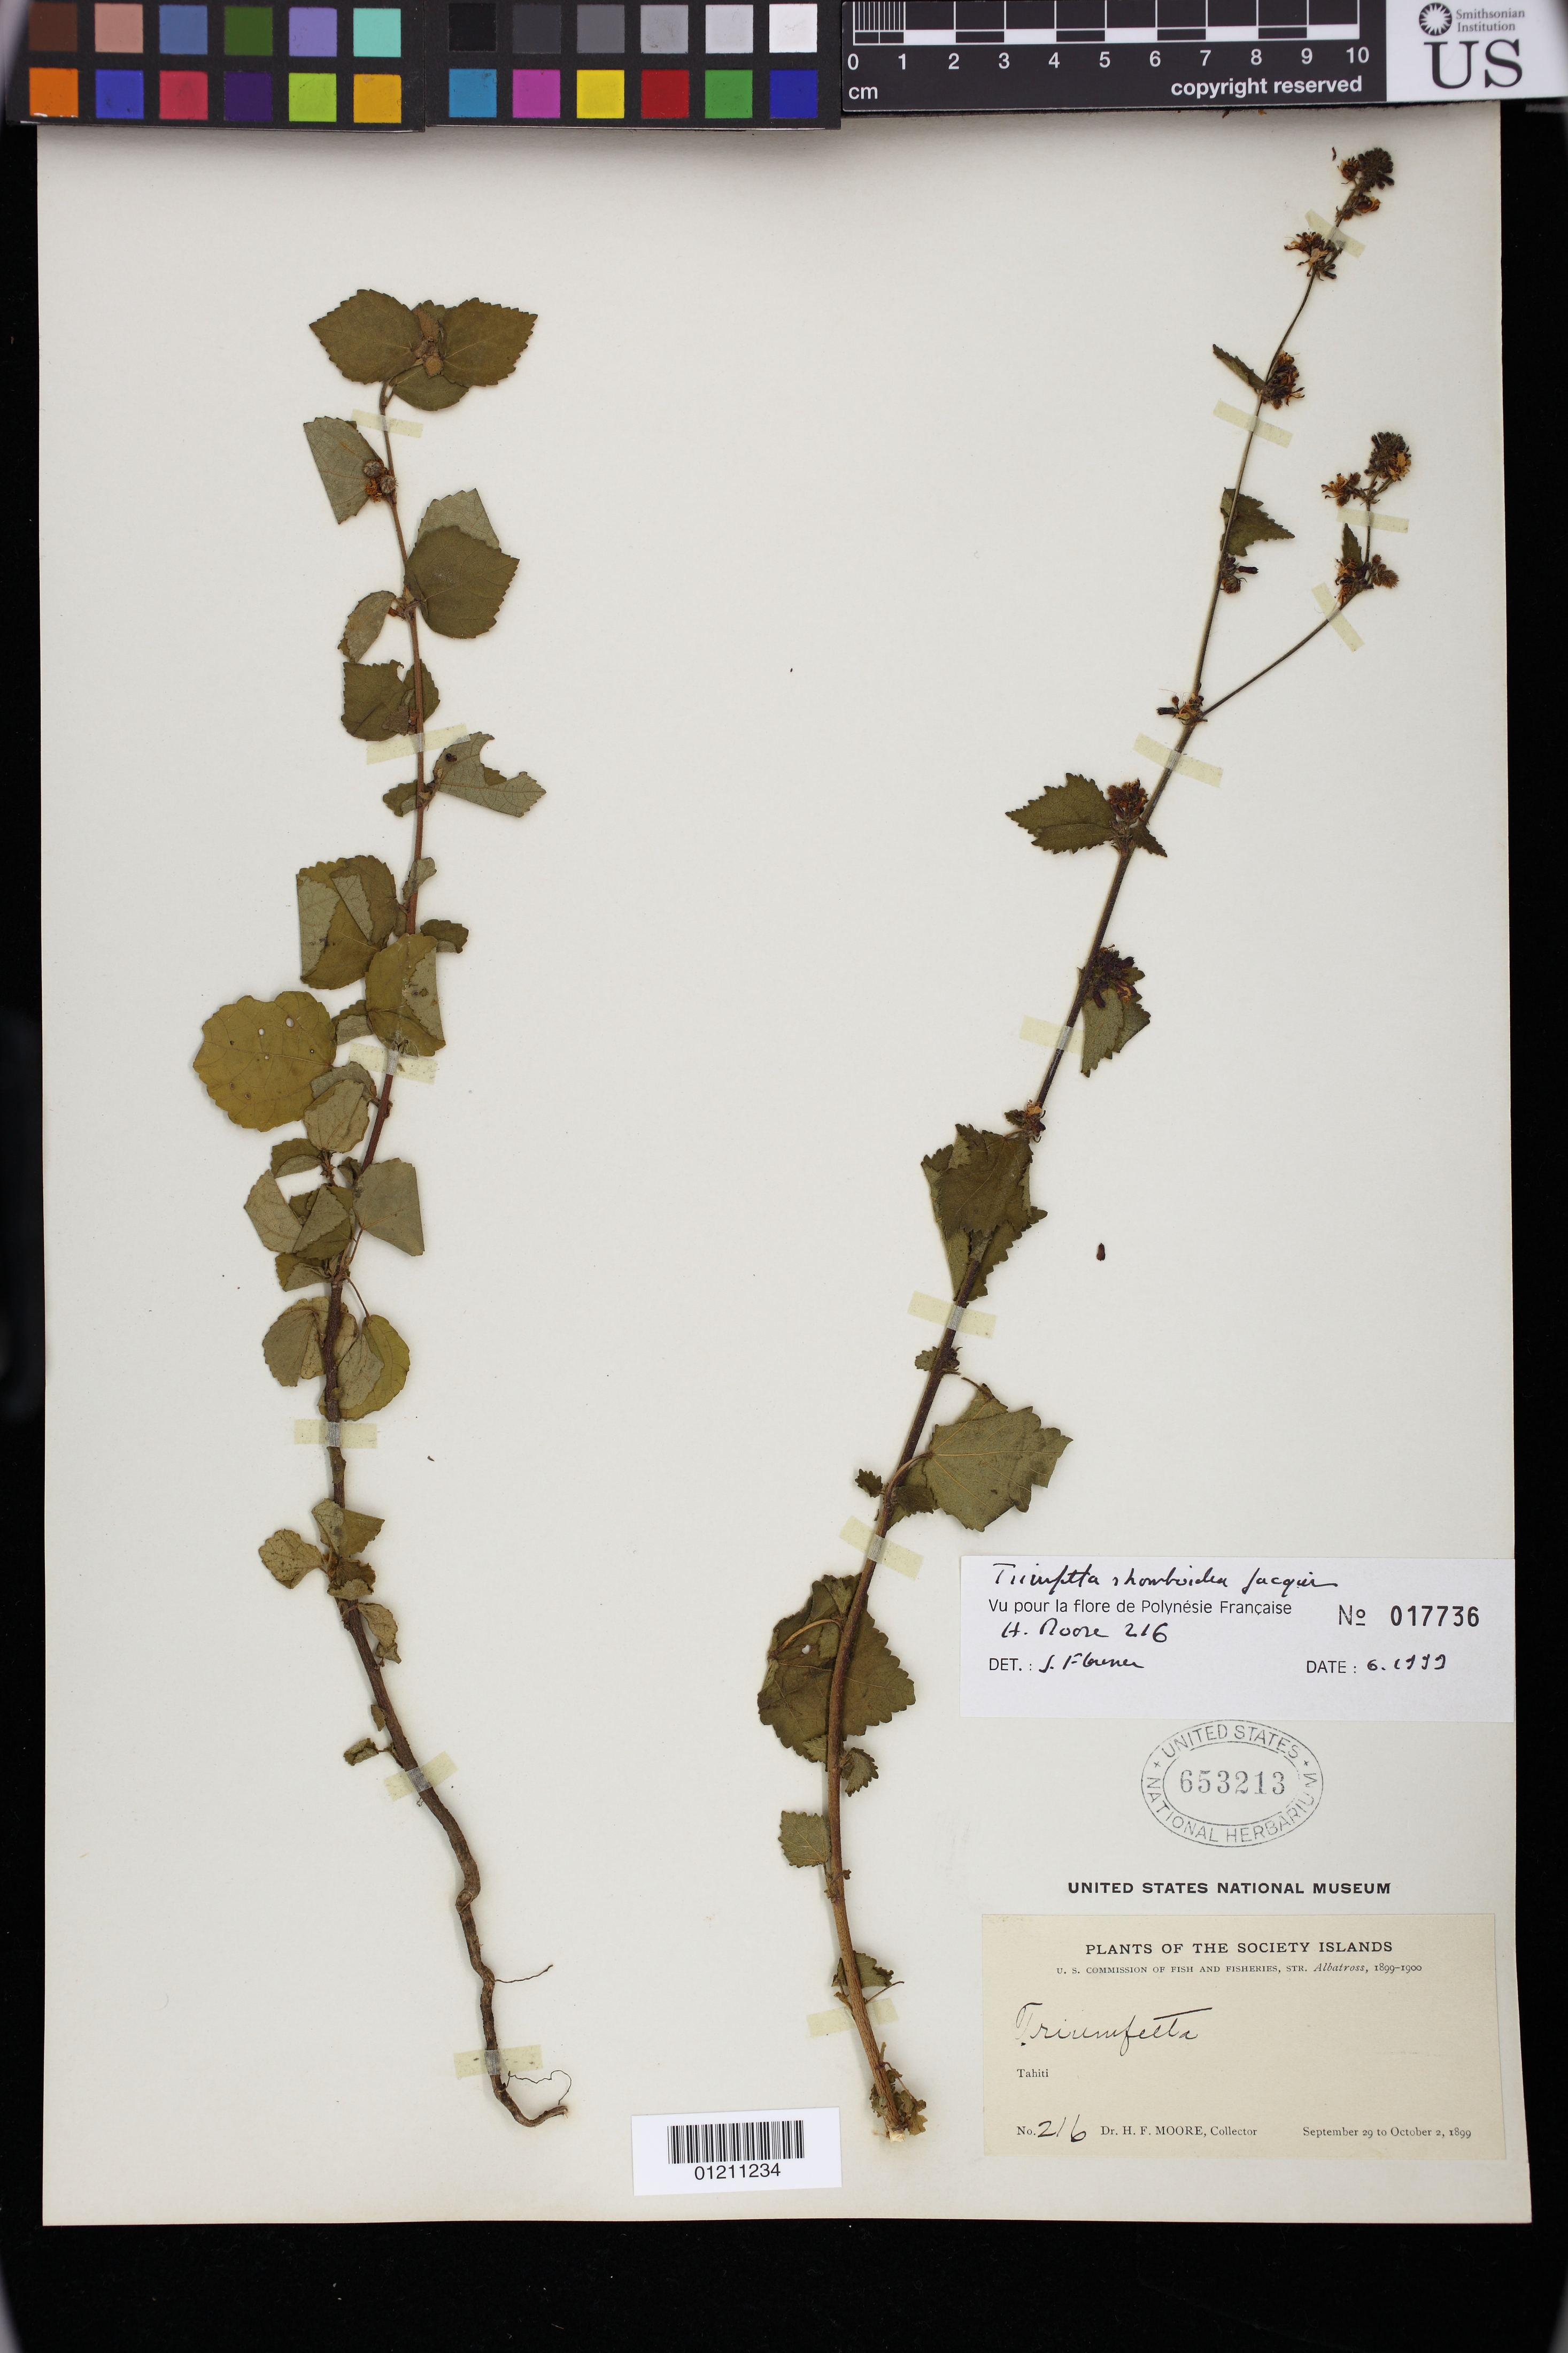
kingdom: Plantae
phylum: Tracheophyta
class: Magnoliopsida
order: Malvales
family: Malvaceae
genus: Triumfetta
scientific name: Triumfetta rhomboidea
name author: Jacq.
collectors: H. F. Moore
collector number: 216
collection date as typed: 29 Sep 1899 to 02 Oct 1899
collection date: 1899-09-29/1899-10-02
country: French Polynesia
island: Tahiti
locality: Society Islands: Tahiti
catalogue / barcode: US 653213